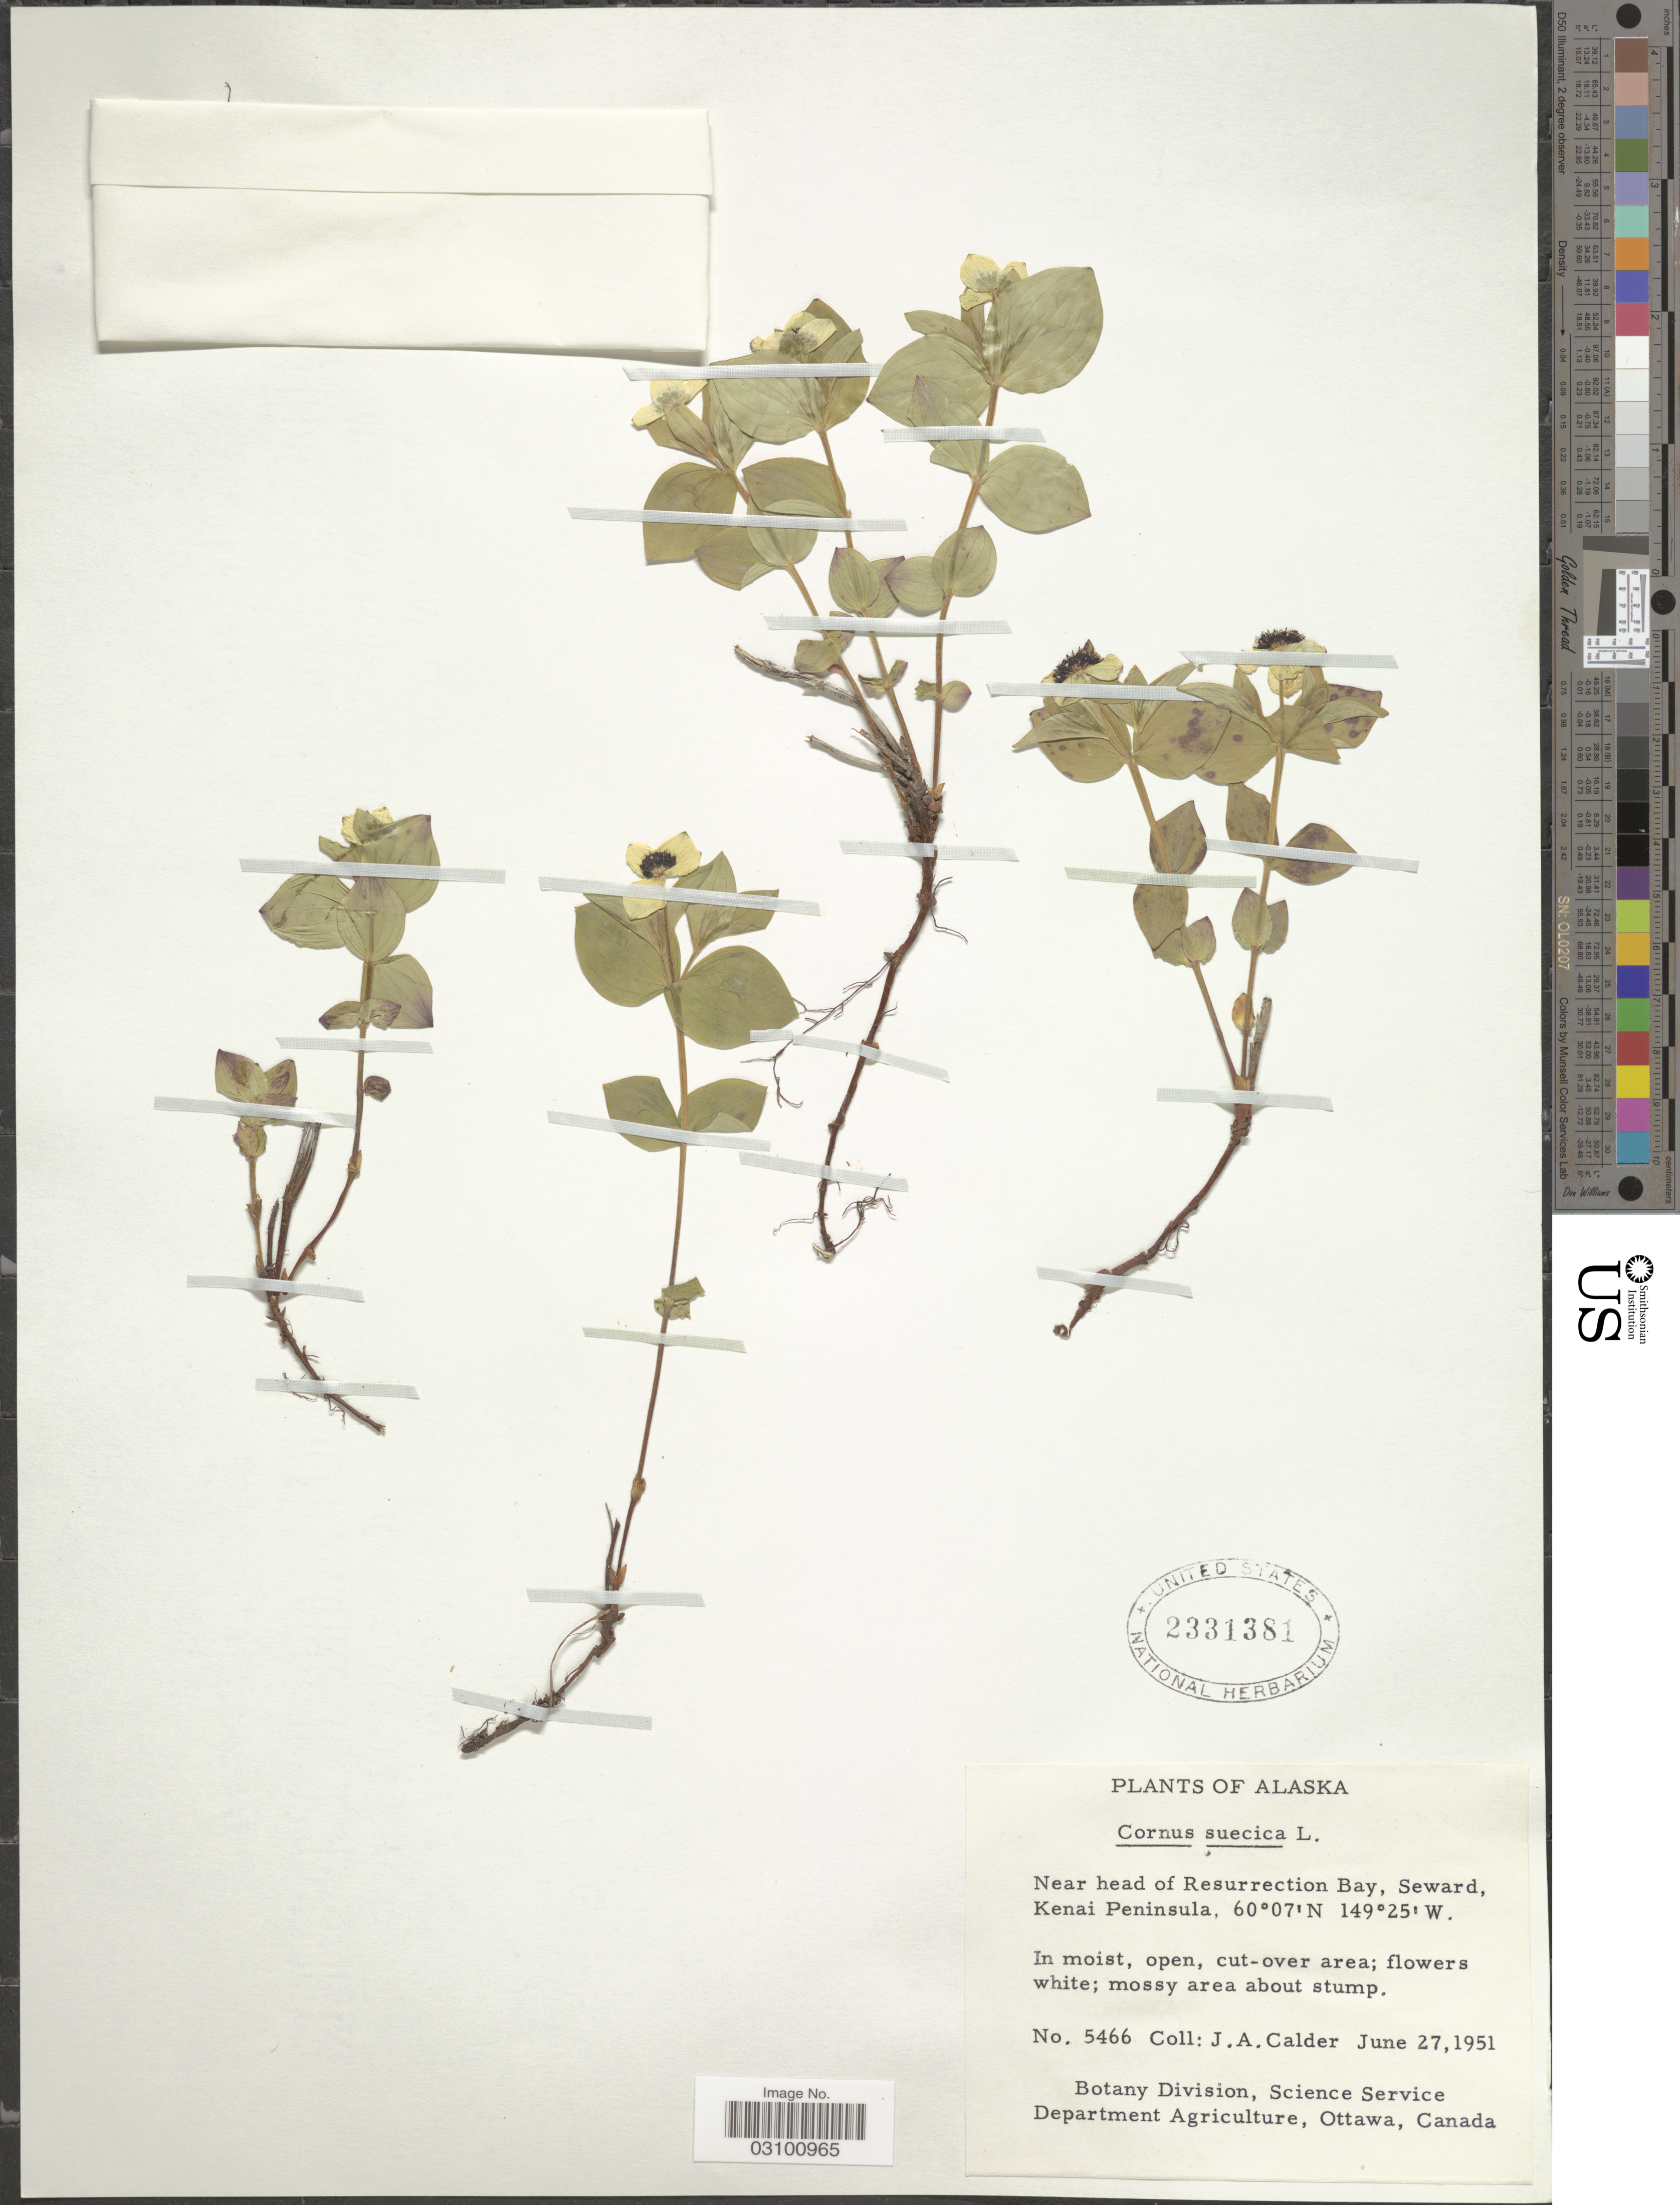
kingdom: Plantae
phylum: Tracheophyta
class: Magnoliopsida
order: Cornales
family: Cornaceae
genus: Cornus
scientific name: Cornus suecica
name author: L.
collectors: J. A. Calder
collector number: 5466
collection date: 1951-06-27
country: United States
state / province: Alaska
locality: Near head of Resurrection Bay, Seward, Kenai Peninsula.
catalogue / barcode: US 2331381